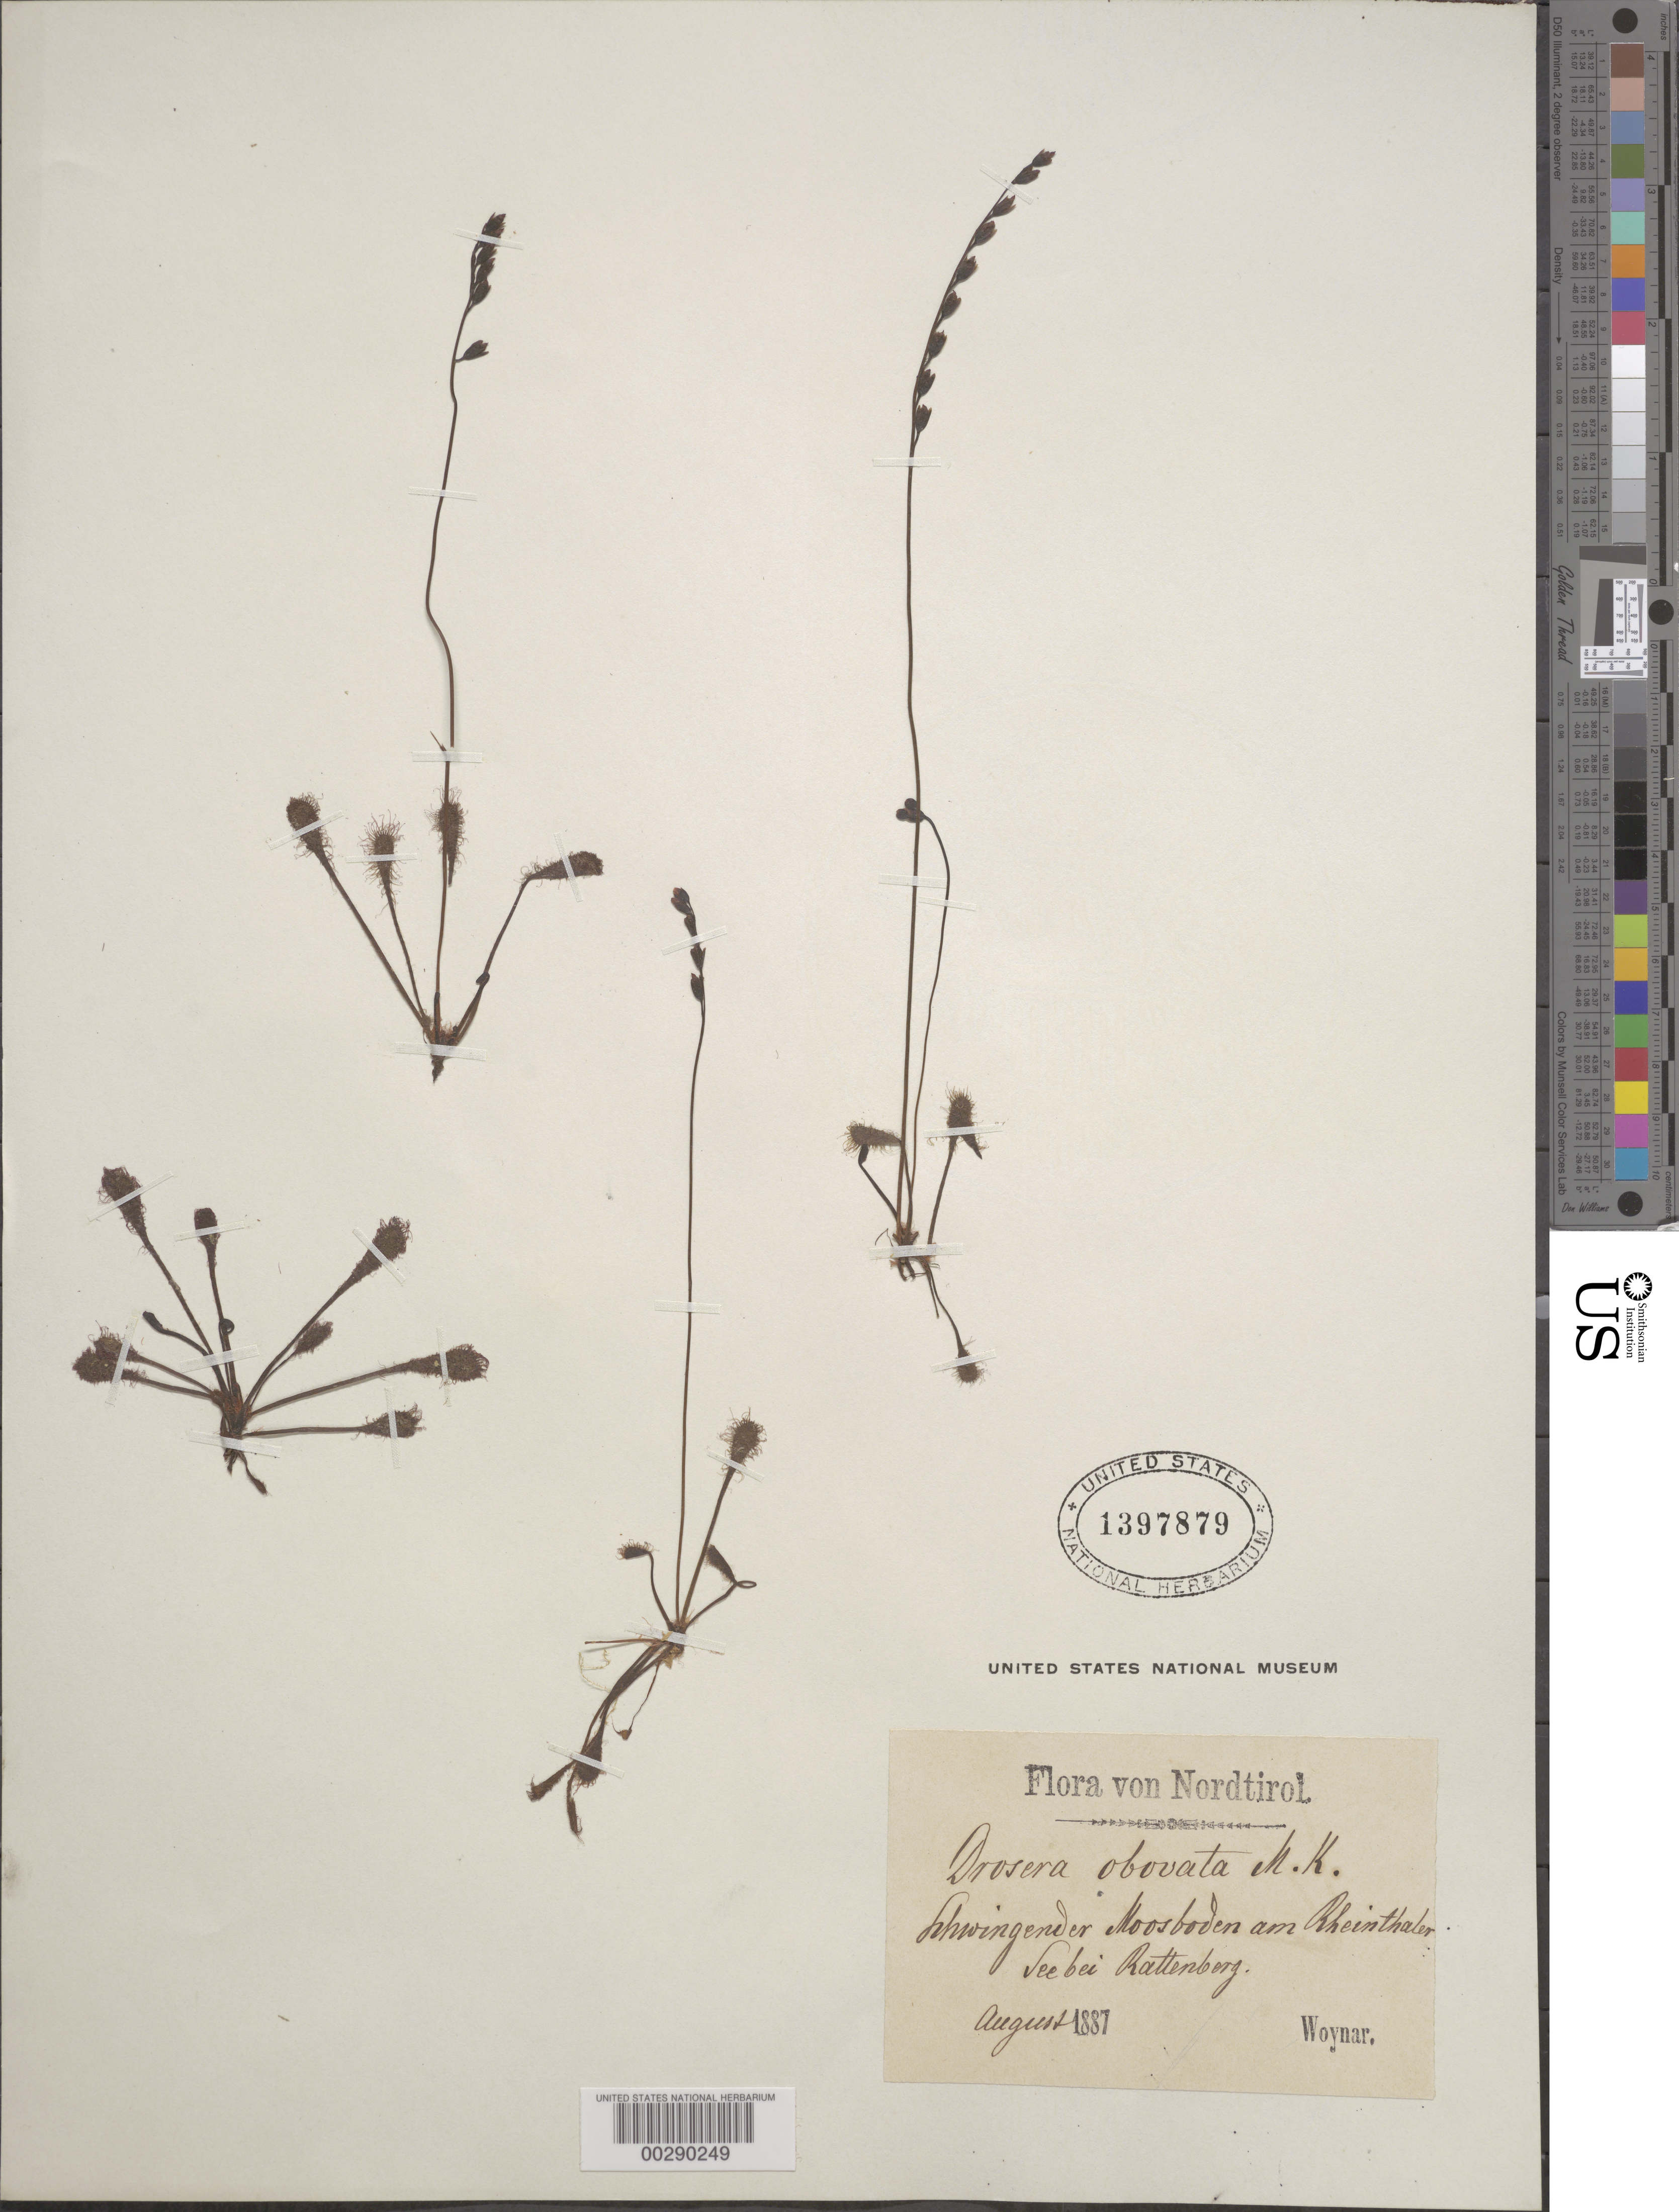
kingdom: Plantae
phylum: Tracheophyta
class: Magnoliopsida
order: Caryophyllales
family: Droseraceae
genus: Drosera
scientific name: Drosera obovata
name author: Mert. & Koch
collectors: -. Woynar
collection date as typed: Aug 1887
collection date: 1887-08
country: Austria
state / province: Tirol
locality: Nord Tirol, Schwingender Moosboden am Rheinthalersee bei Rattenborg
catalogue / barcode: US 1397879